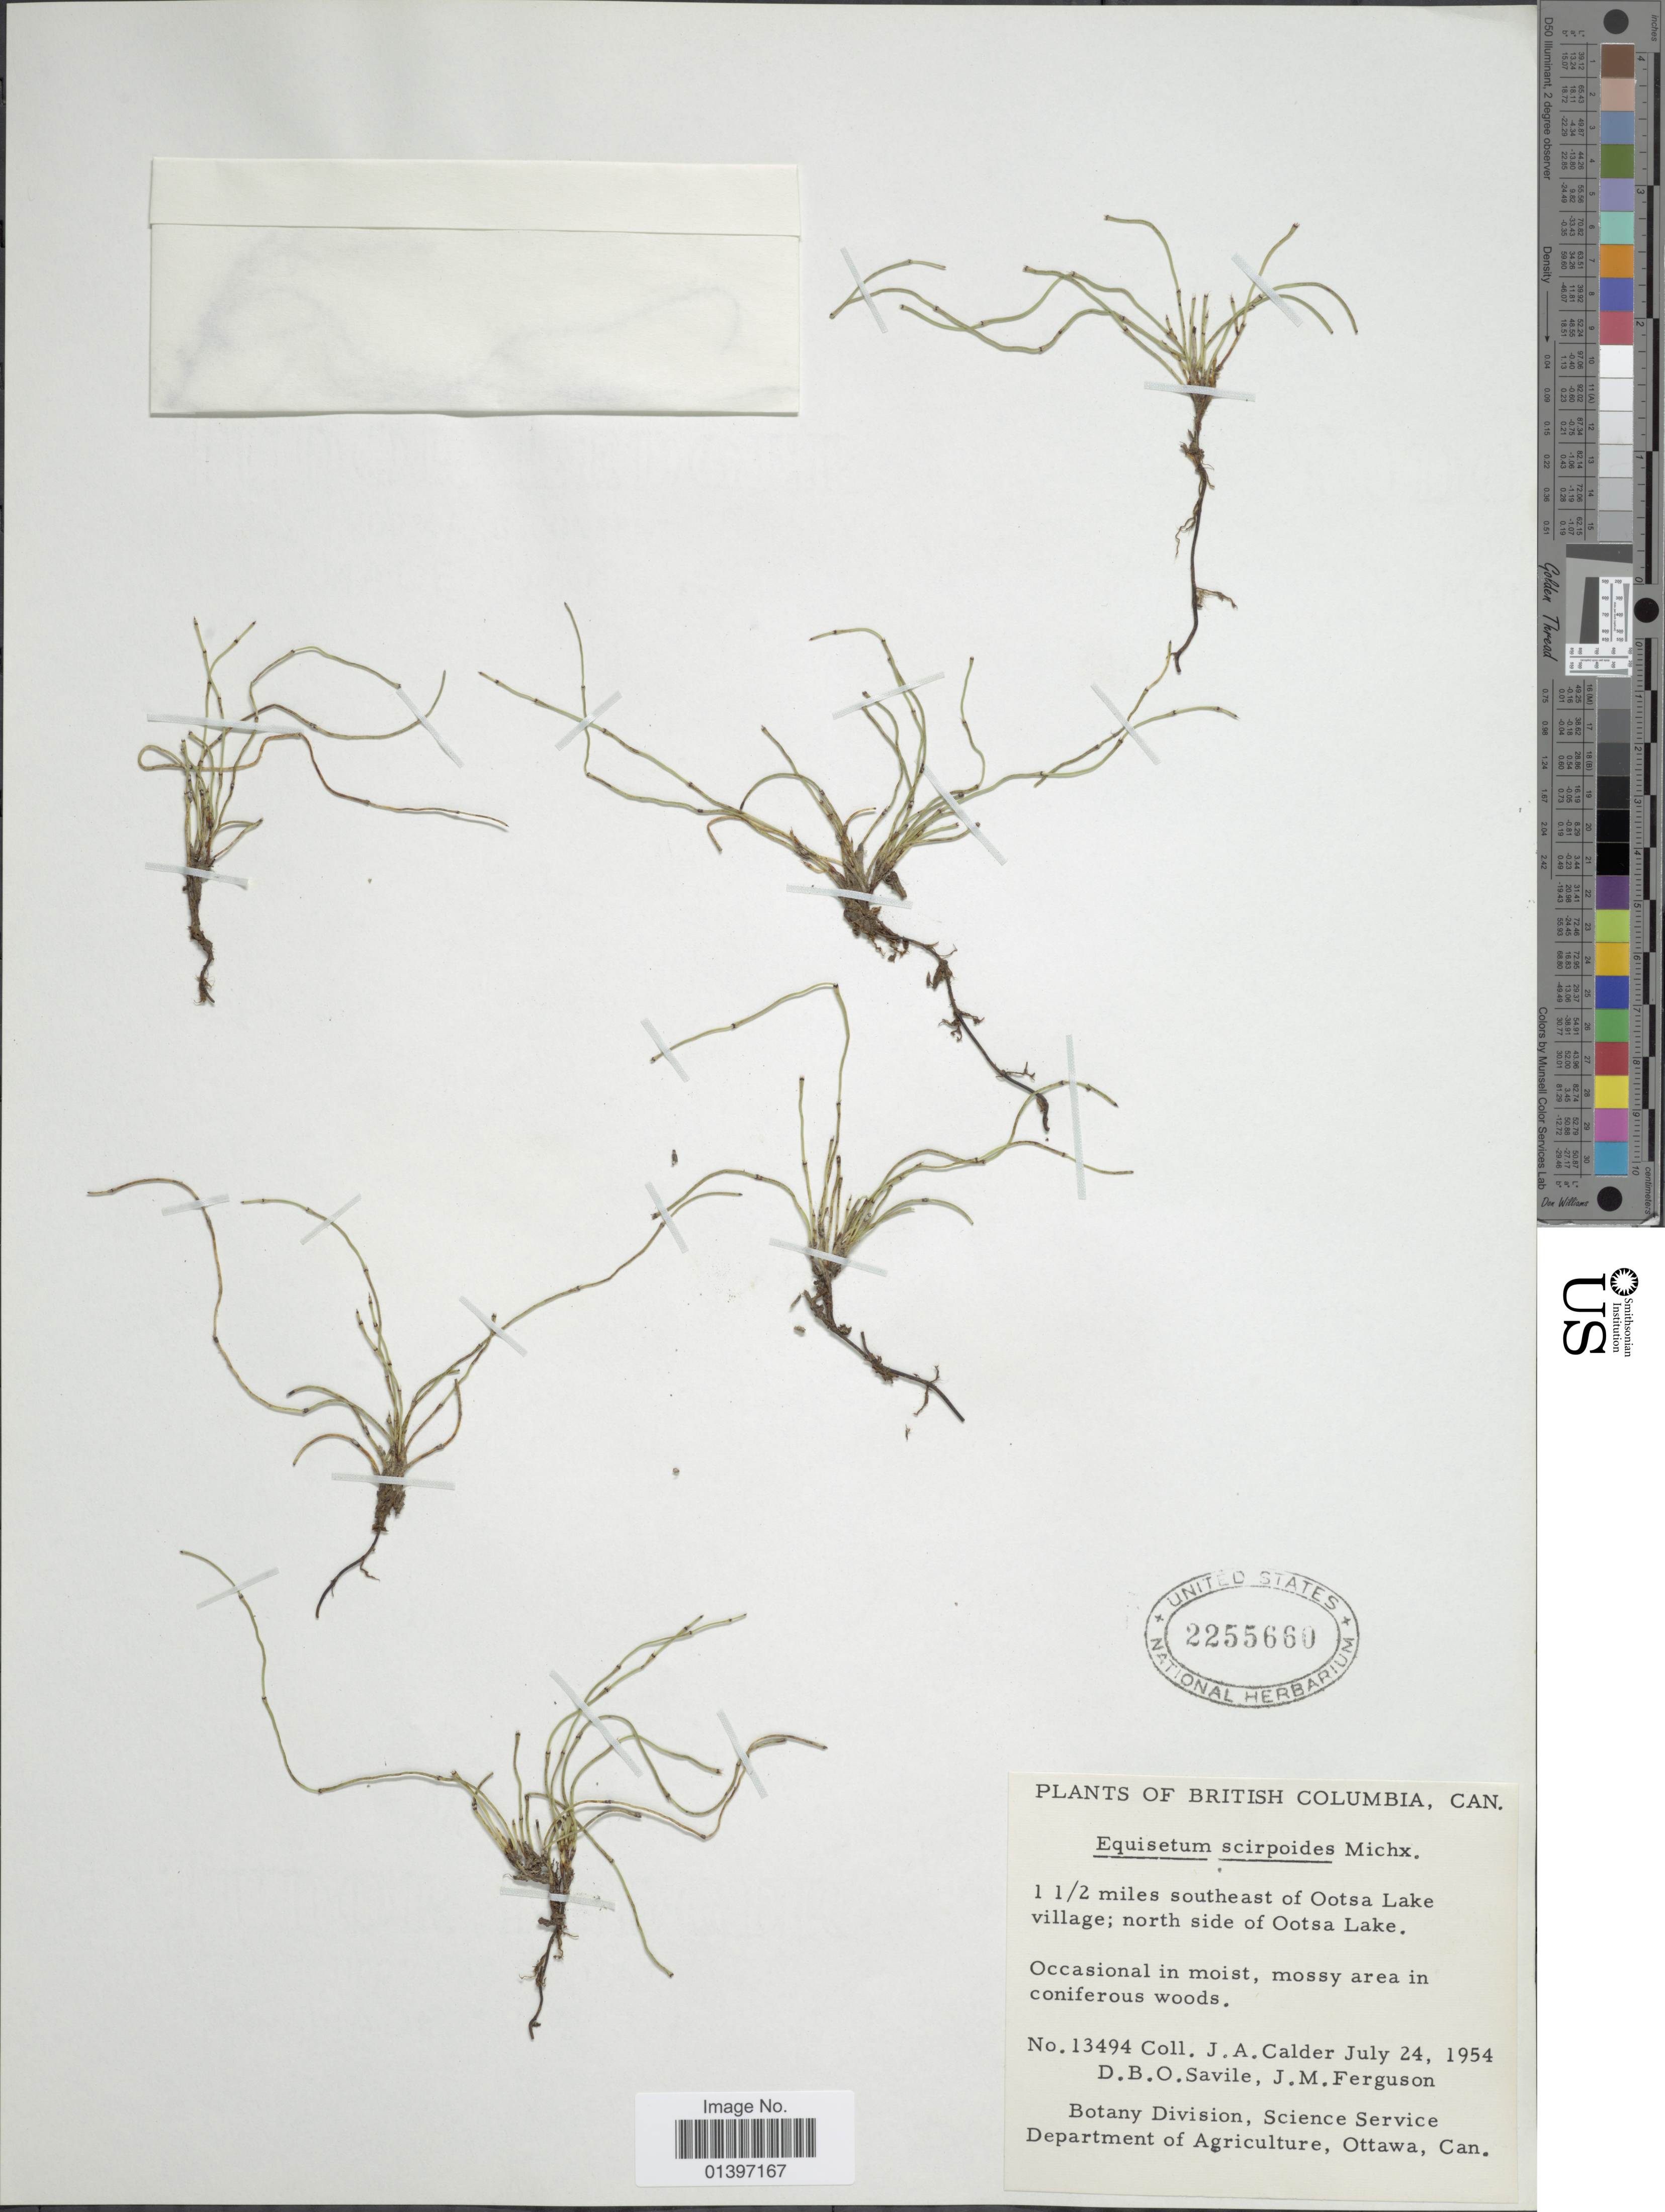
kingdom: Plantae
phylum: Tracheophyta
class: Polypodiopsida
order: Equisetales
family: Equisetaceae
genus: Equisetum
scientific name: Equisetum scirpoides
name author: Michx.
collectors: J. A. Calder, D. Savile & J. M. Ferguson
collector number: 13494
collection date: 1954-07-24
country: Canada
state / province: British Columbia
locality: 1 ½miles southeast of Ootsa Lake village, north side of Ootsa Lake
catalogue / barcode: US 2255660